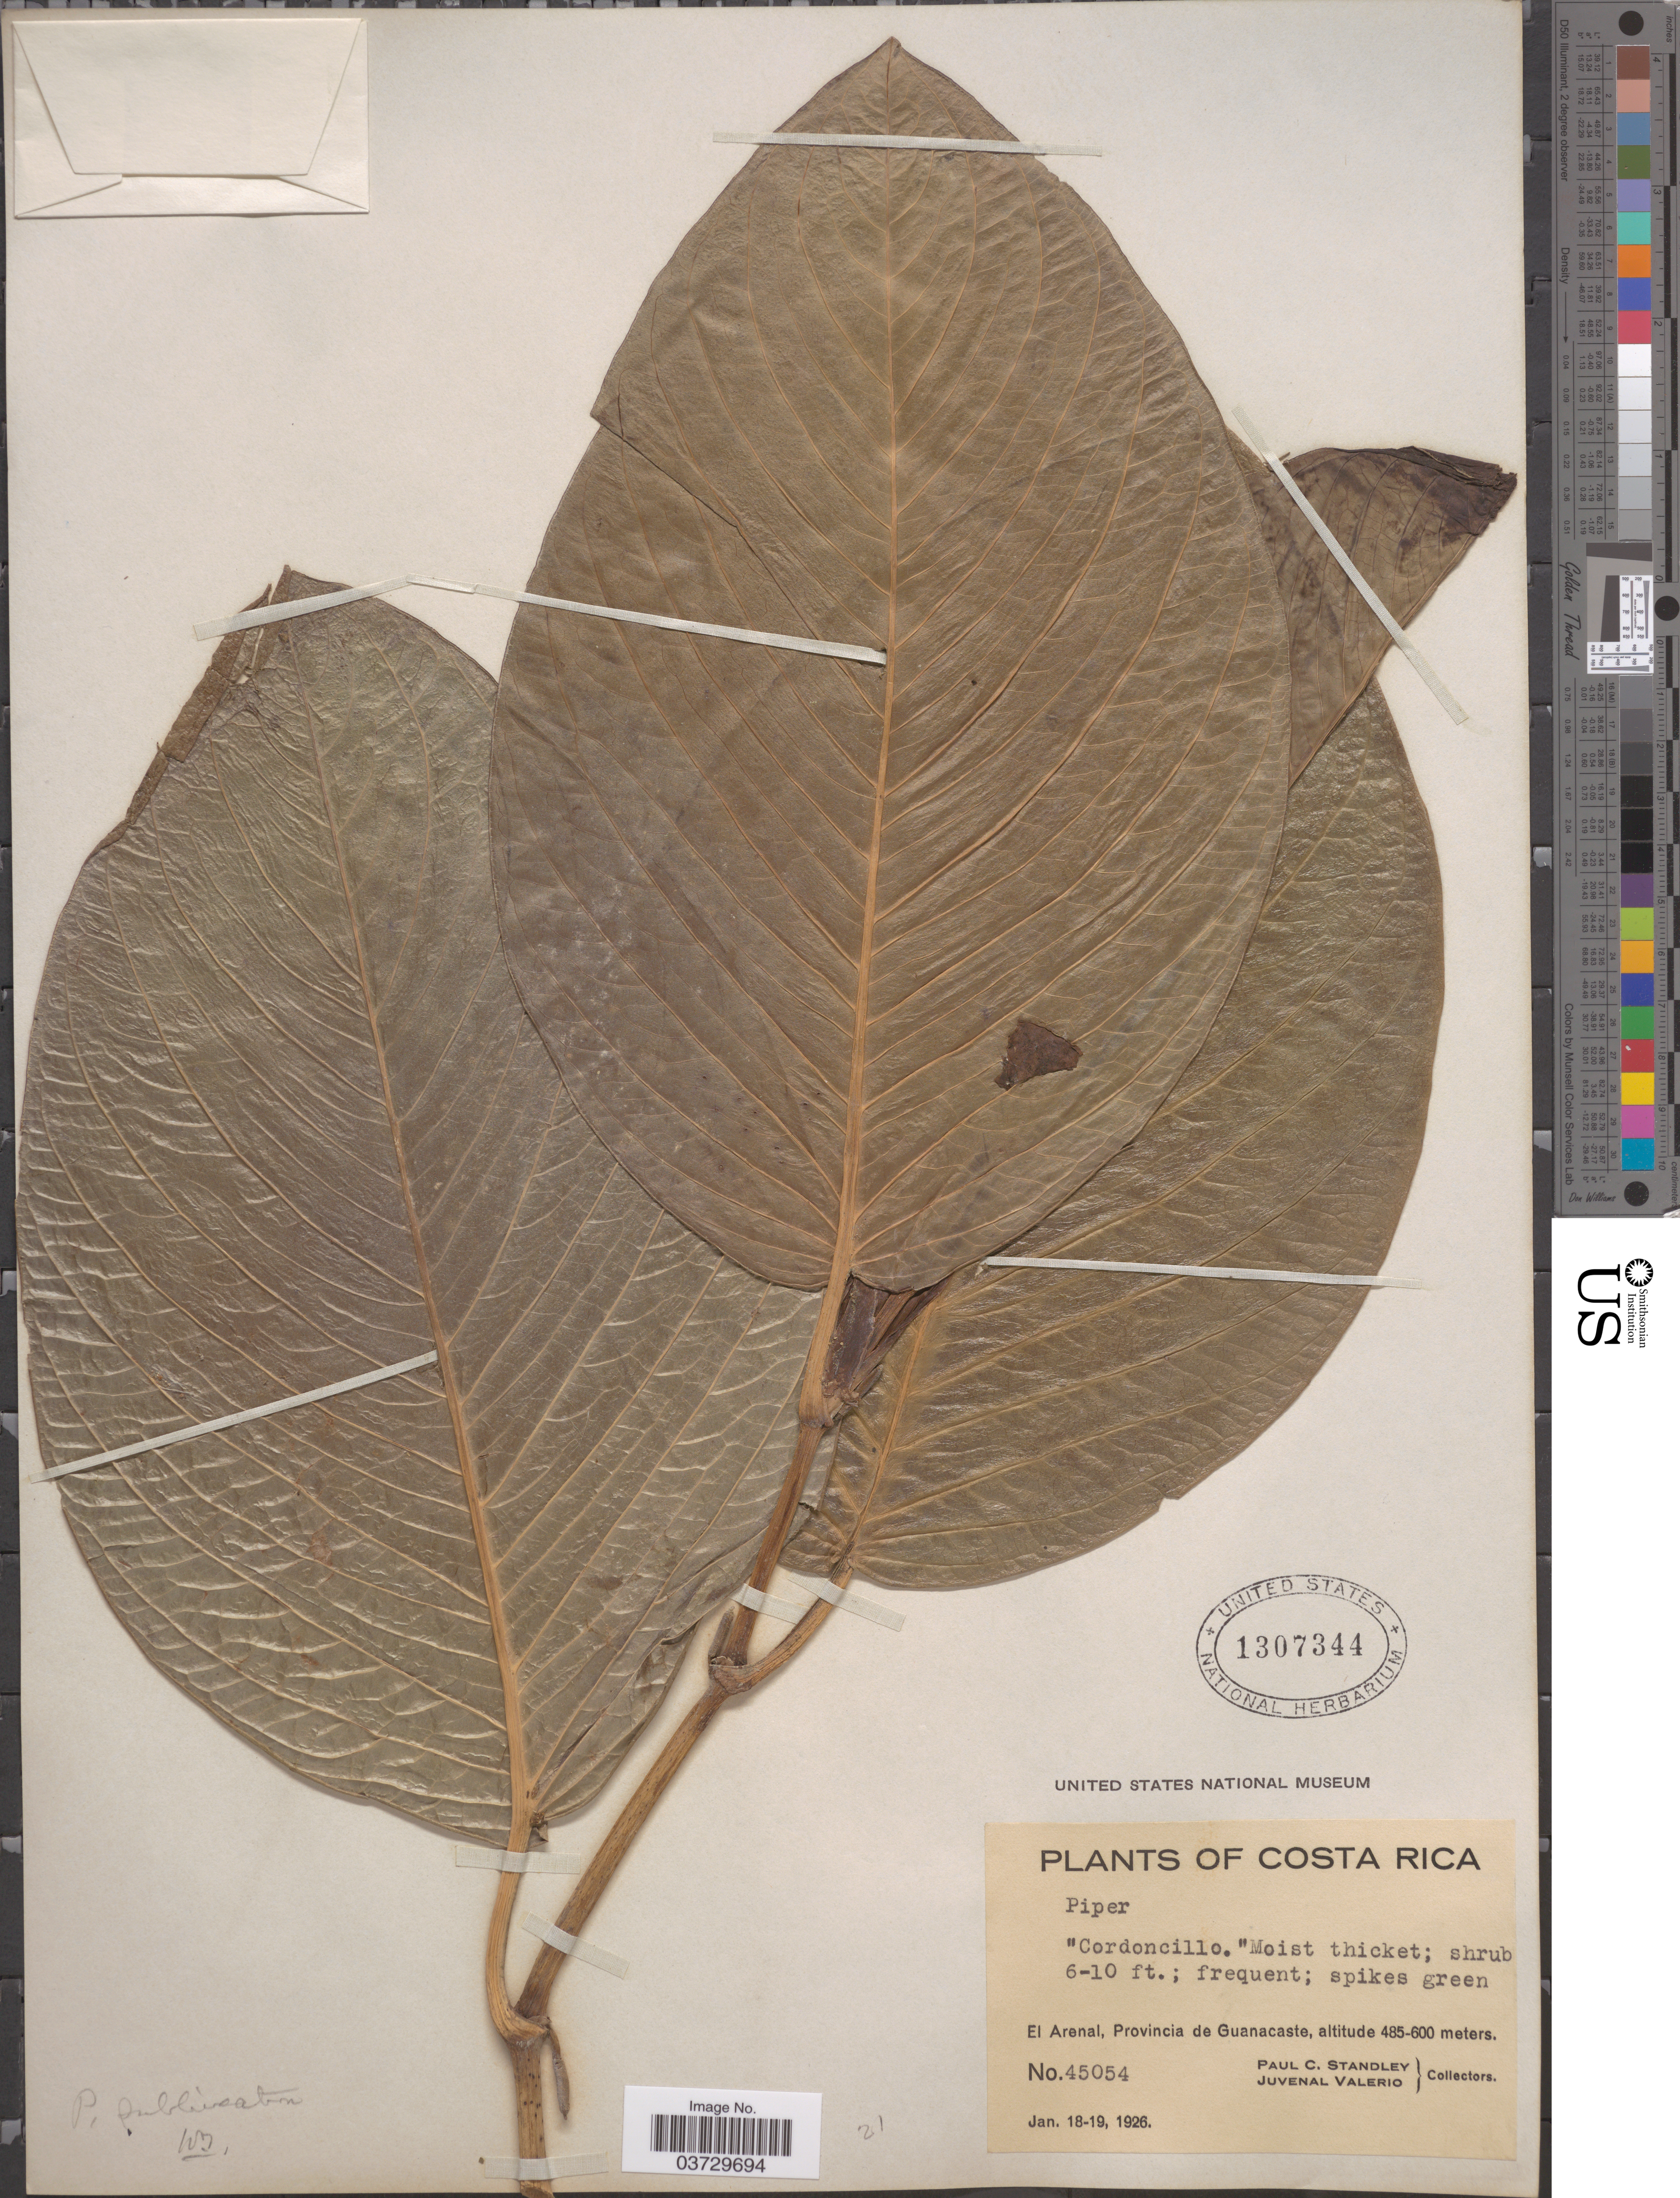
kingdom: Plantae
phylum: Tracheophyta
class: Magnoliopsida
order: Piperales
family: Piperaceae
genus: Piper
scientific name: Piper sublineatum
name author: Kuntze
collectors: P. C. Standley & J. Valerio R.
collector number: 45054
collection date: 1926-01-18/1926-01-19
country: Costa Rica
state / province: Guanacaste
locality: El Arenal.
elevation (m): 485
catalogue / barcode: US 1307344